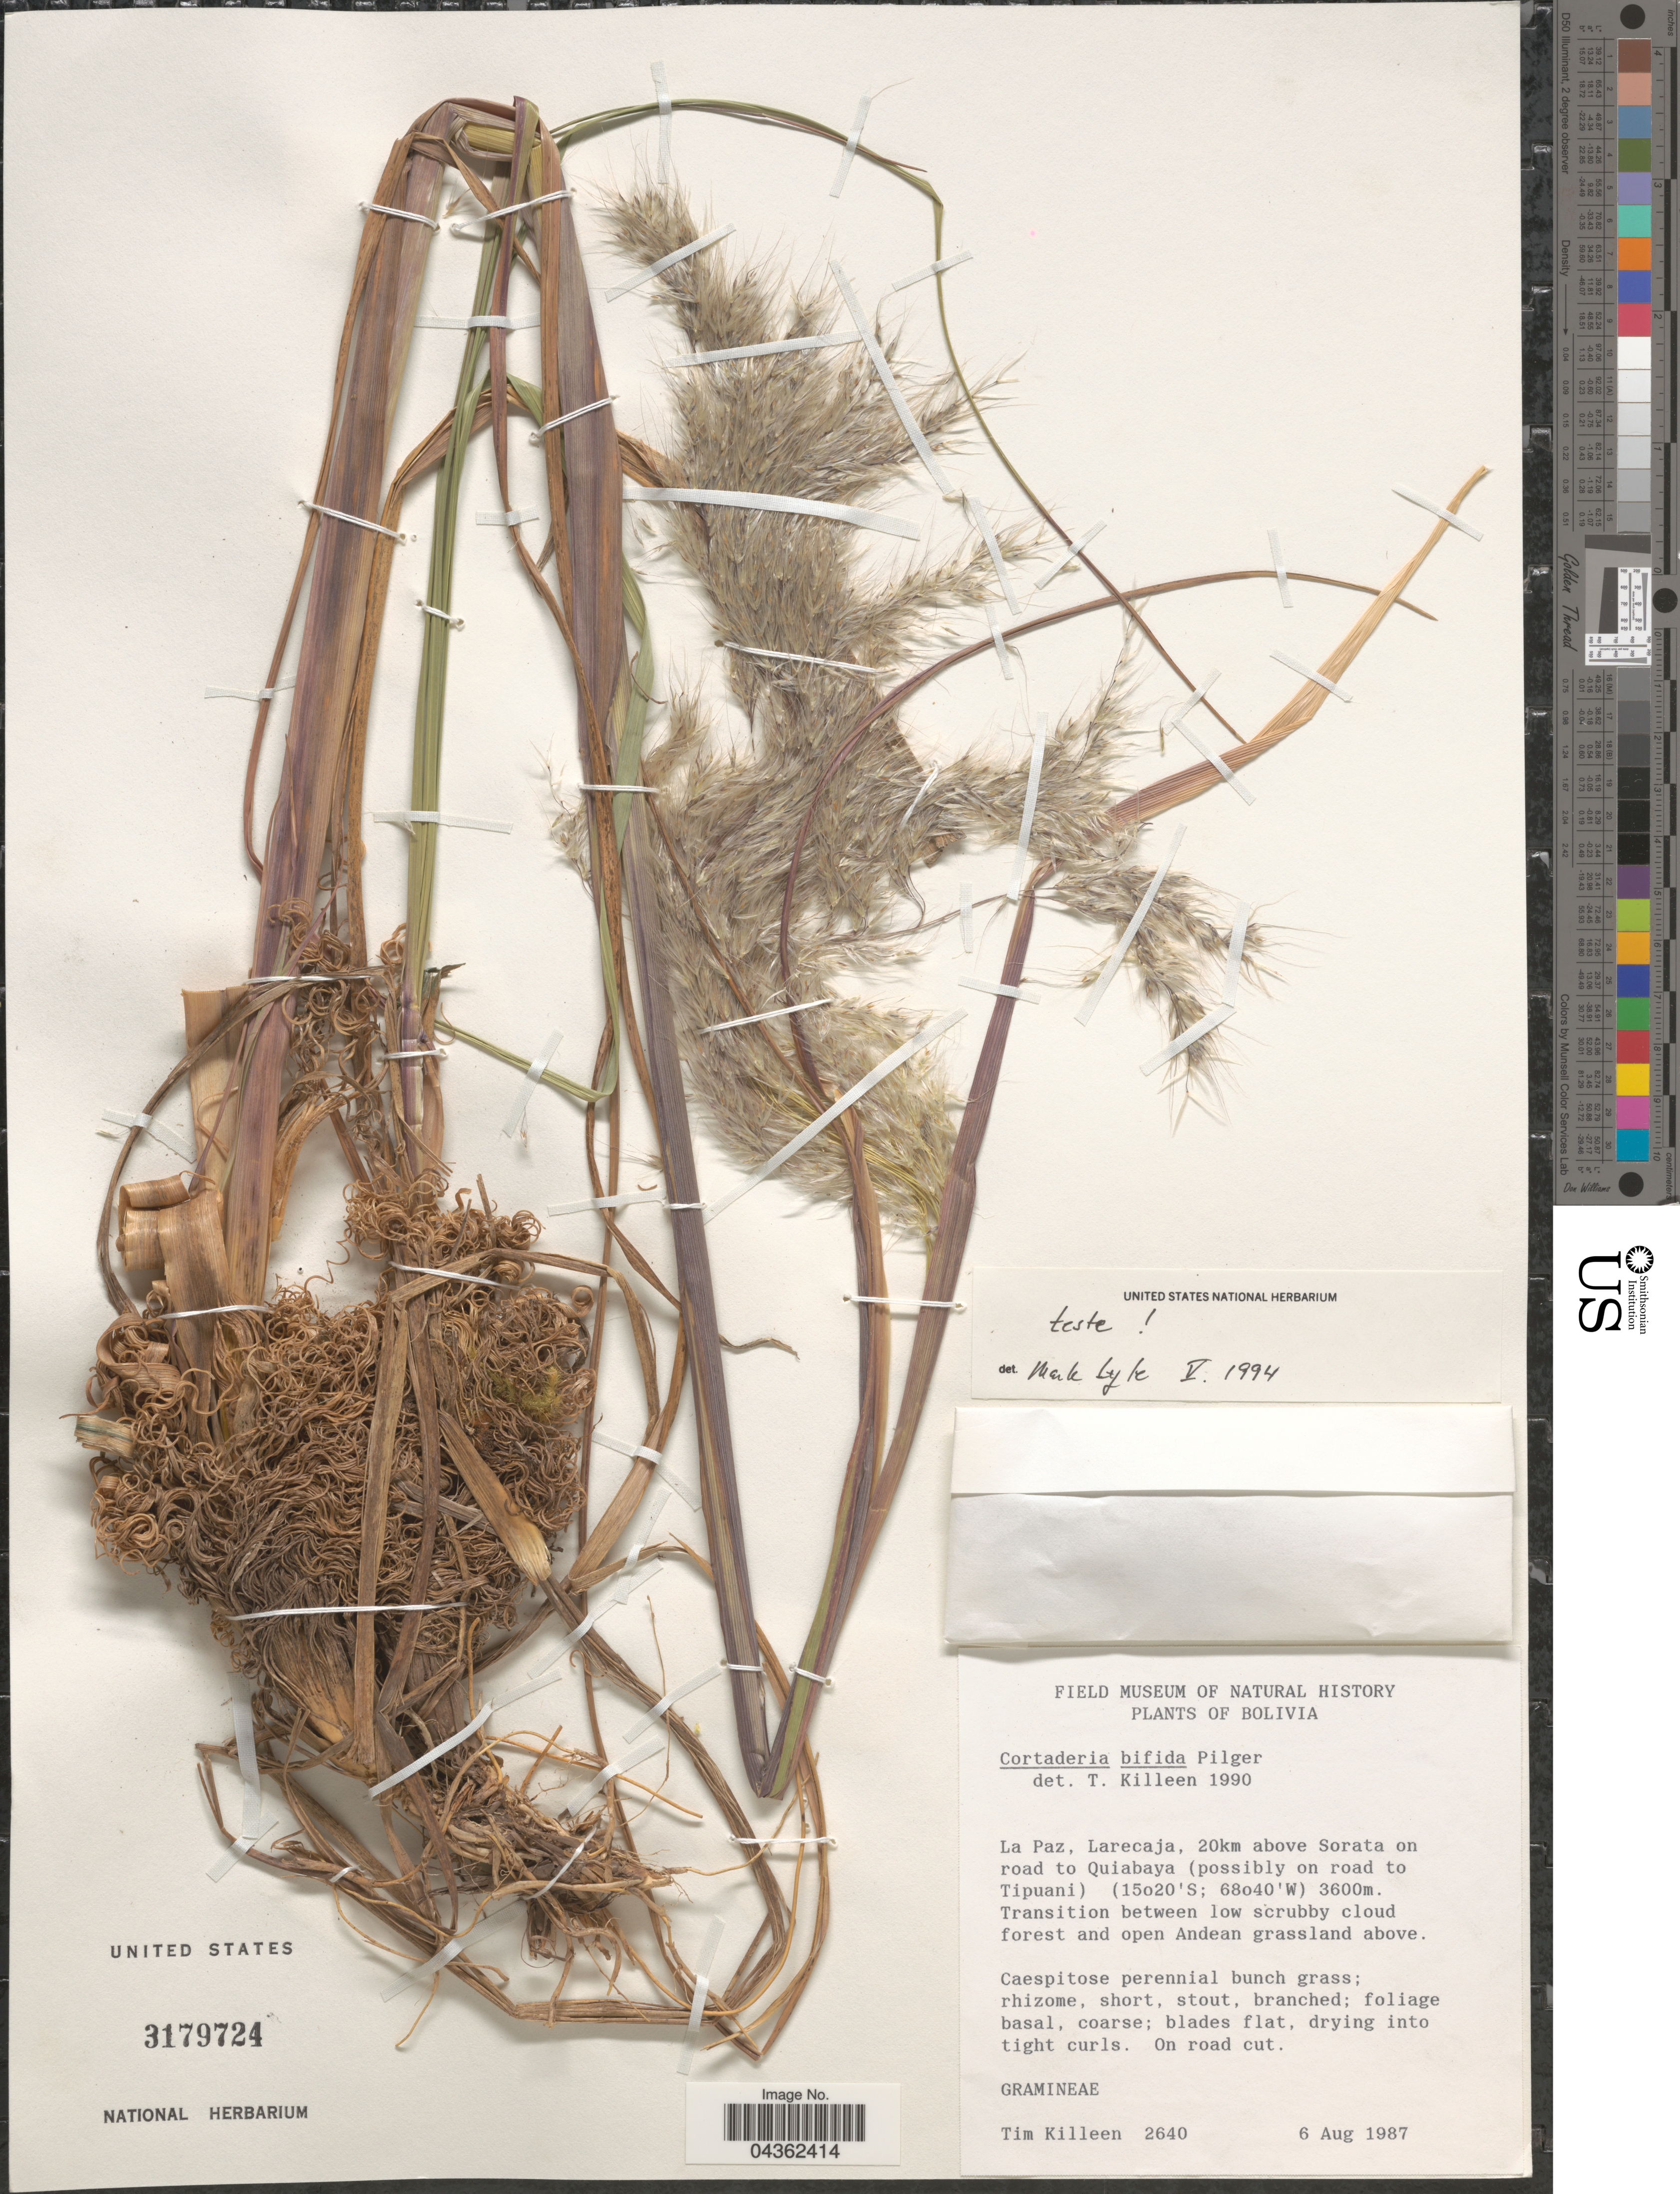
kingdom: Plantae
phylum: Tracheophyta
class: Liliopsida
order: Poales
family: Poaceae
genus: Cortaderia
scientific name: Cortaderia bifida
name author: Pilg.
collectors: T. J. Killeen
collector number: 2640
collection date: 1987-08-06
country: Bolivia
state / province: La Paz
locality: Larecaja, 20km above Sorata on road to Quiabaya (possibly on road to Tipuani).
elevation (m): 3600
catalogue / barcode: US 3179724